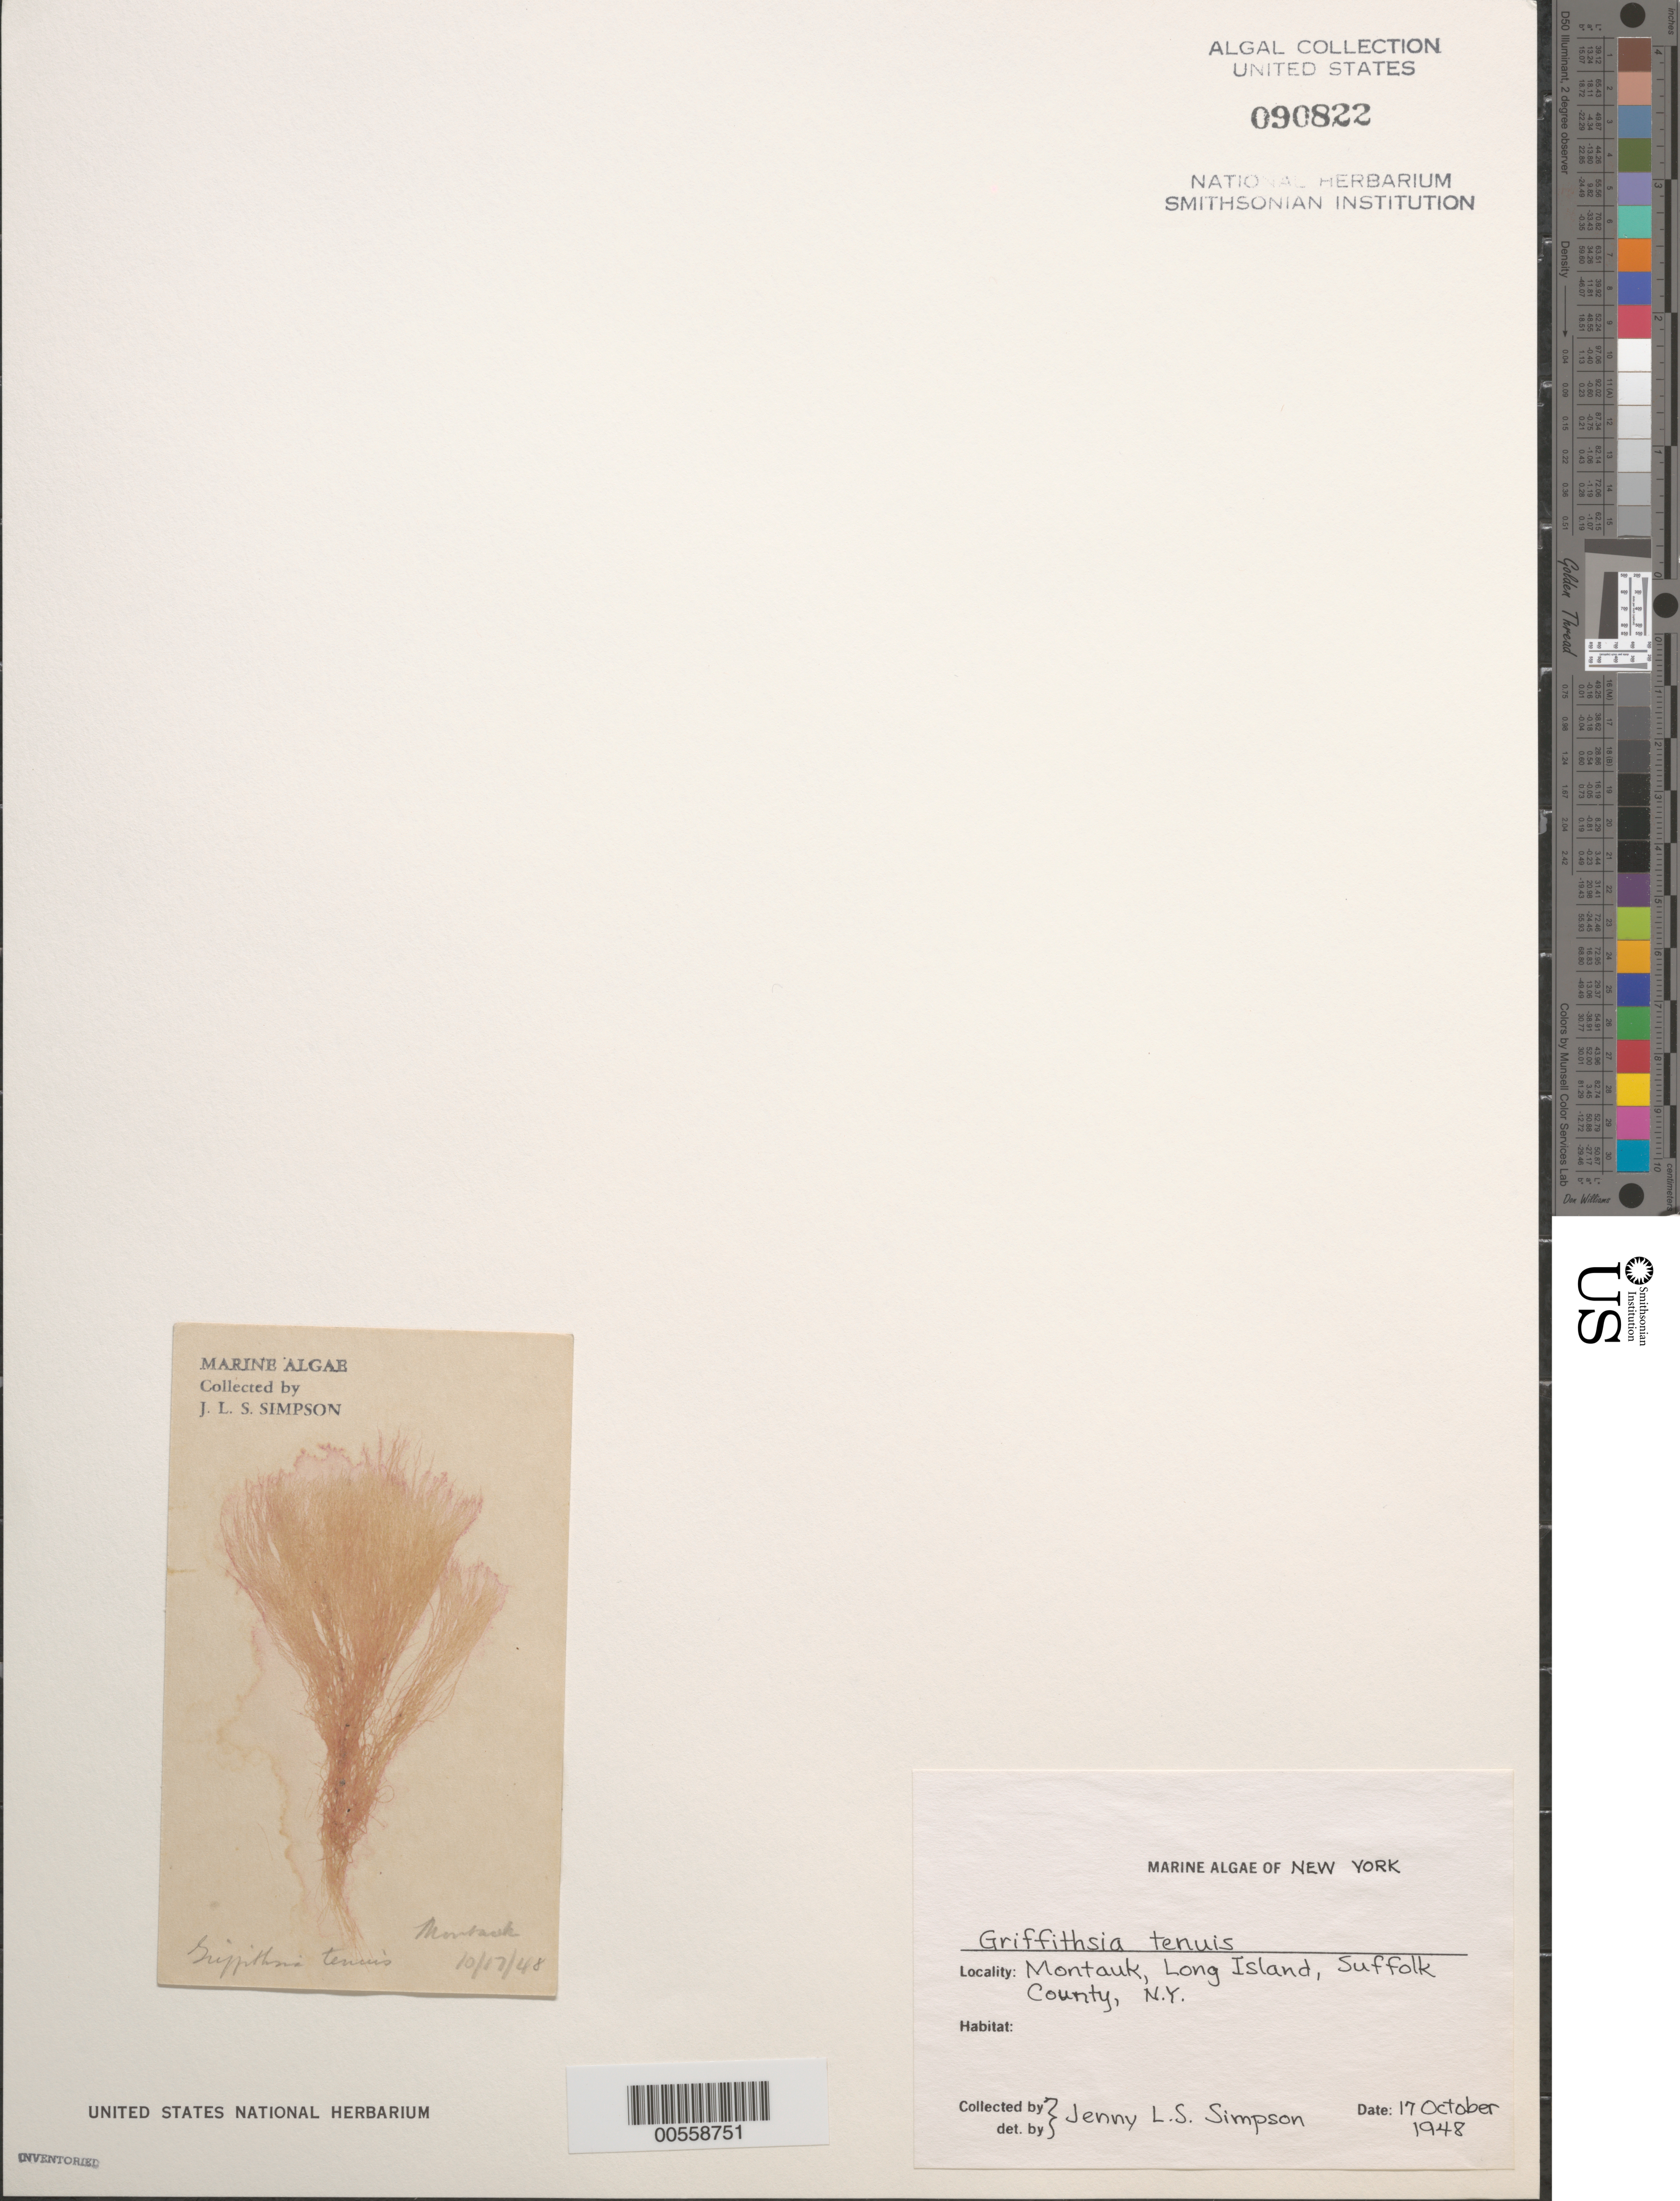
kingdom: Plantae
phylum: Rhodophyta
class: Florideophyceae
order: Ceramiales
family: Wrangeliaceae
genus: Anotrichium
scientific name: Anotrichium tenue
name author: (C. Agardh) Nägeli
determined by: Algae name updating Project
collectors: J. Simpson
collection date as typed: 17 Oct 1948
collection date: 1948-10-17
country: United States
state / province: New York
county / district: Suffolk County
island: Long Island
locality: Montauk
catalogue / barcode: US 90822